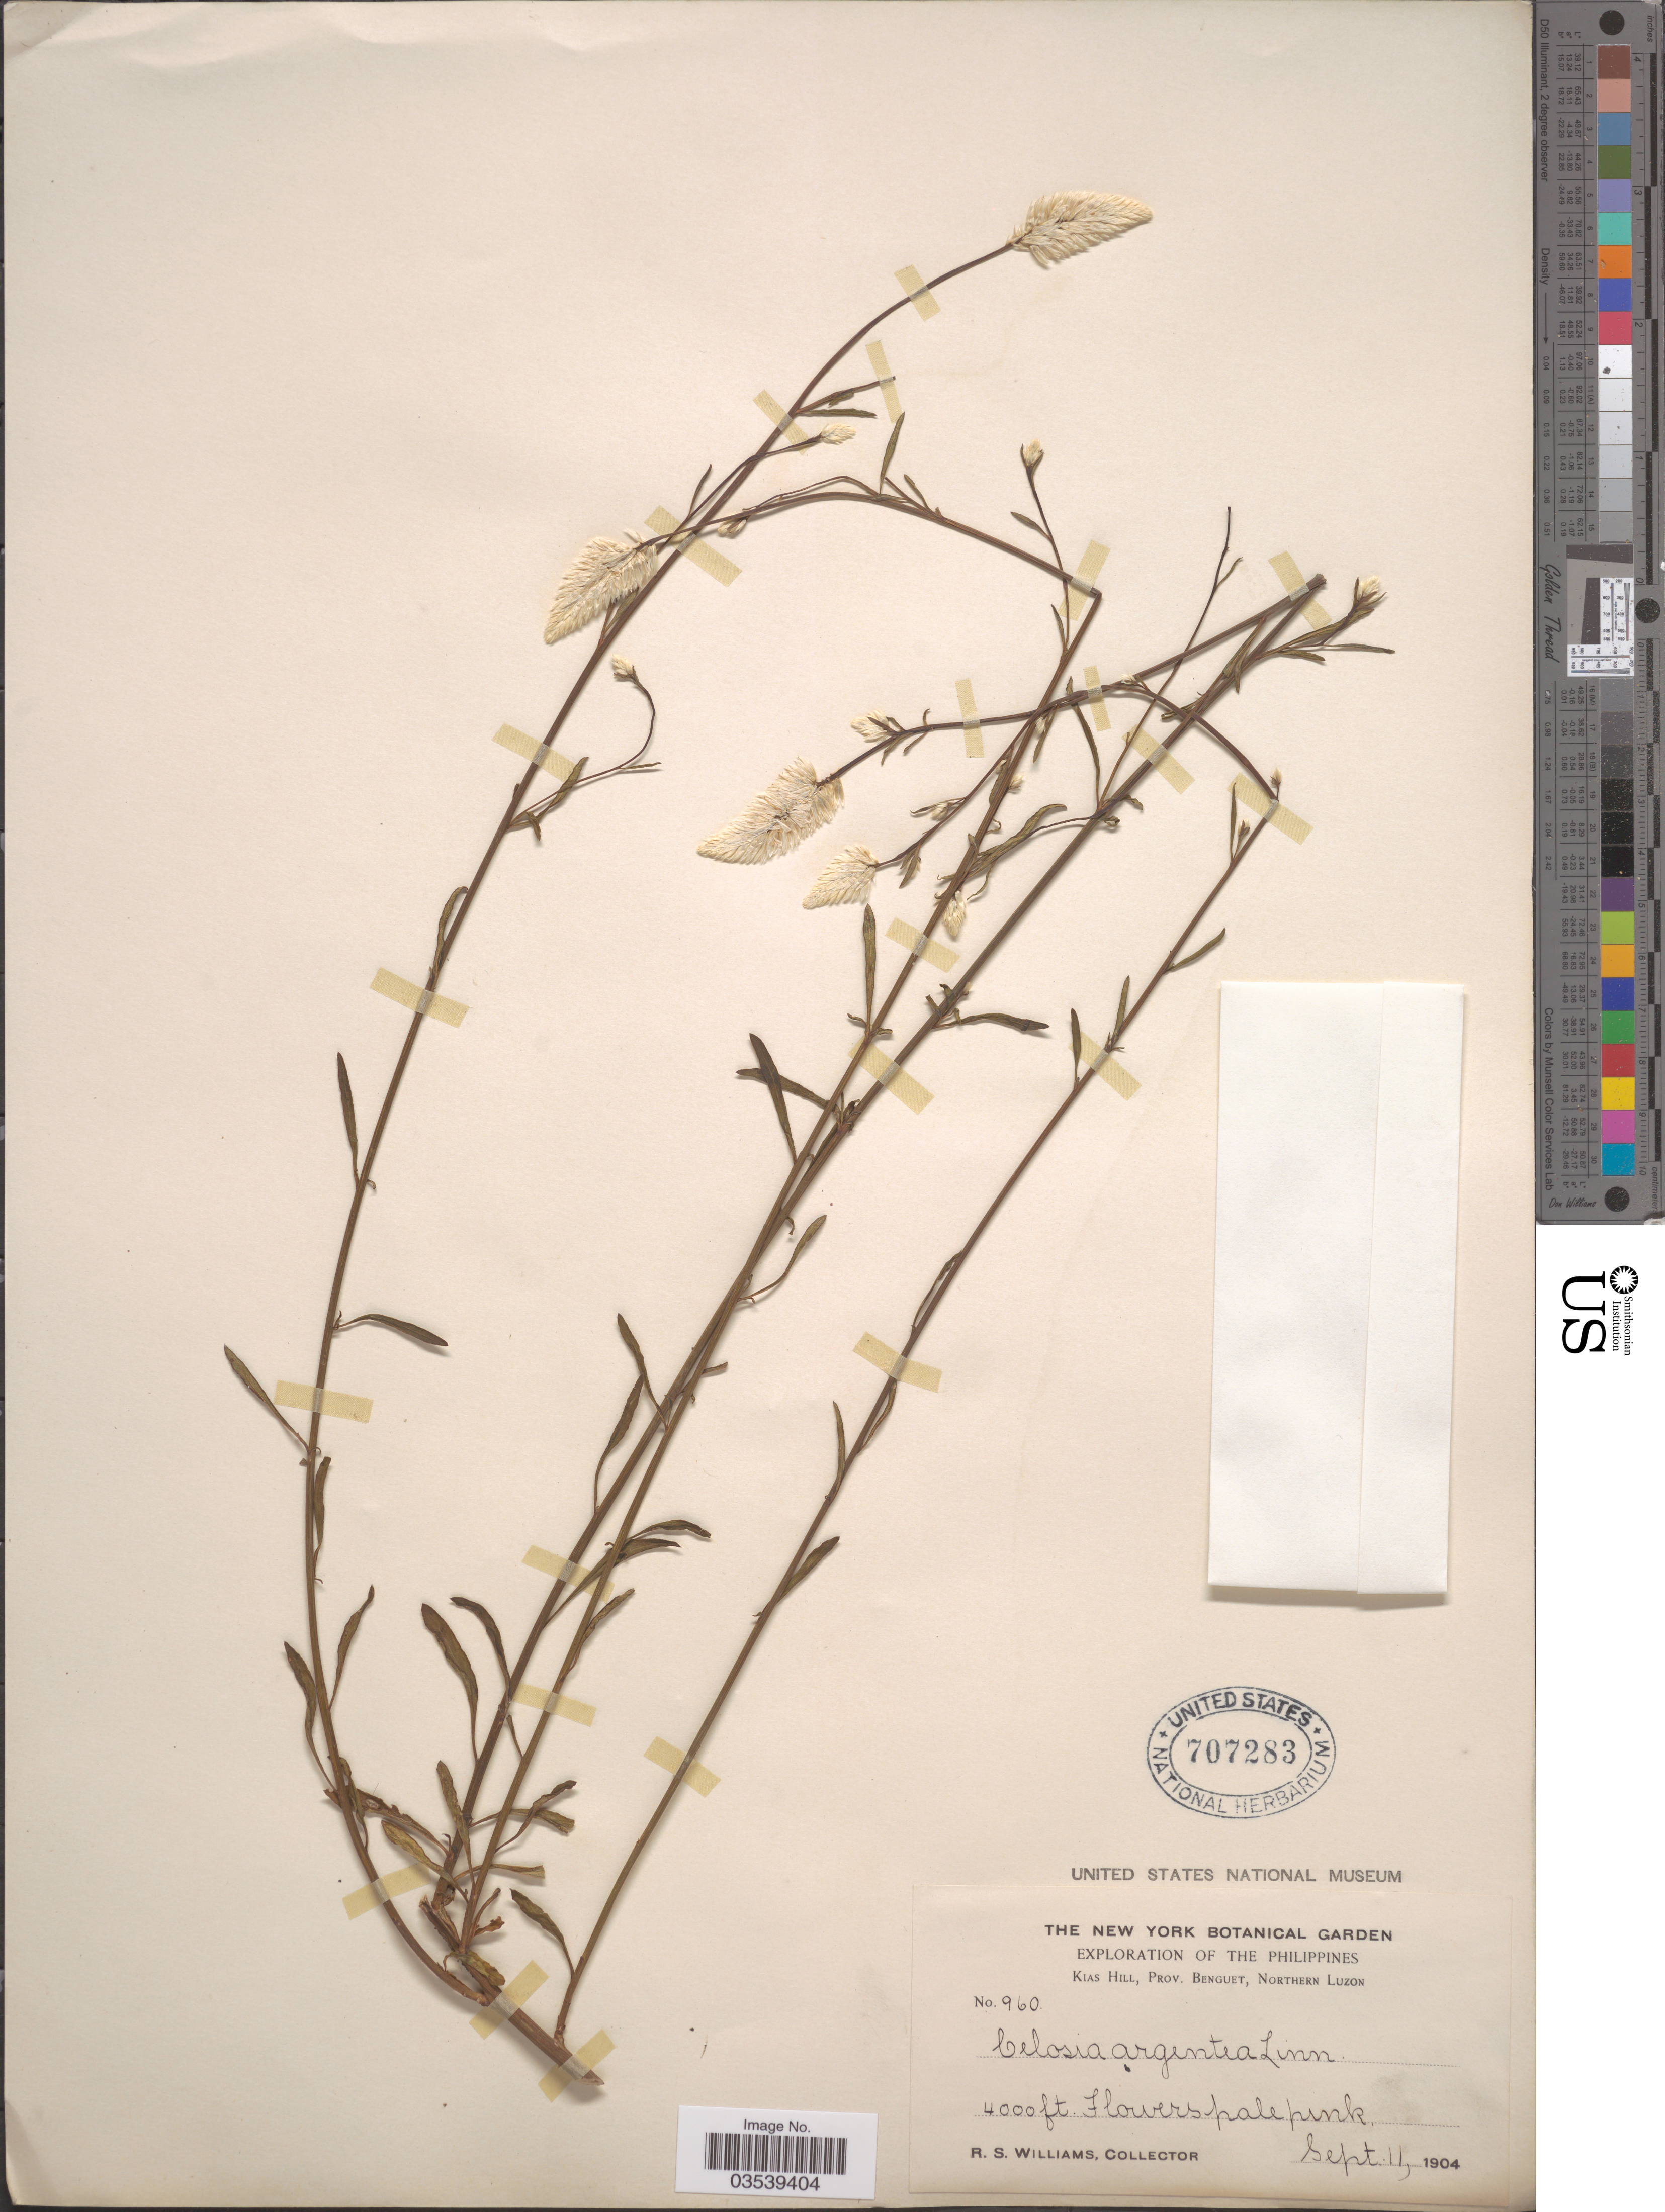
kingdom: Plantae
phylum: Tracheophyta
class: Magnoliopsida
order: Caryophyllales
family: Amaranthaceae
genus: Celosia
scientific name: Celosia argentea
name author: L.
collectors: R. S. Williams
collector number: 960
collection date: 1904-09-11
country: Philippines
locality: Kias Hill, Prov. Benguet, Northern Luzon.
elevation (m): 1219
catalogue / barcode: US 707283